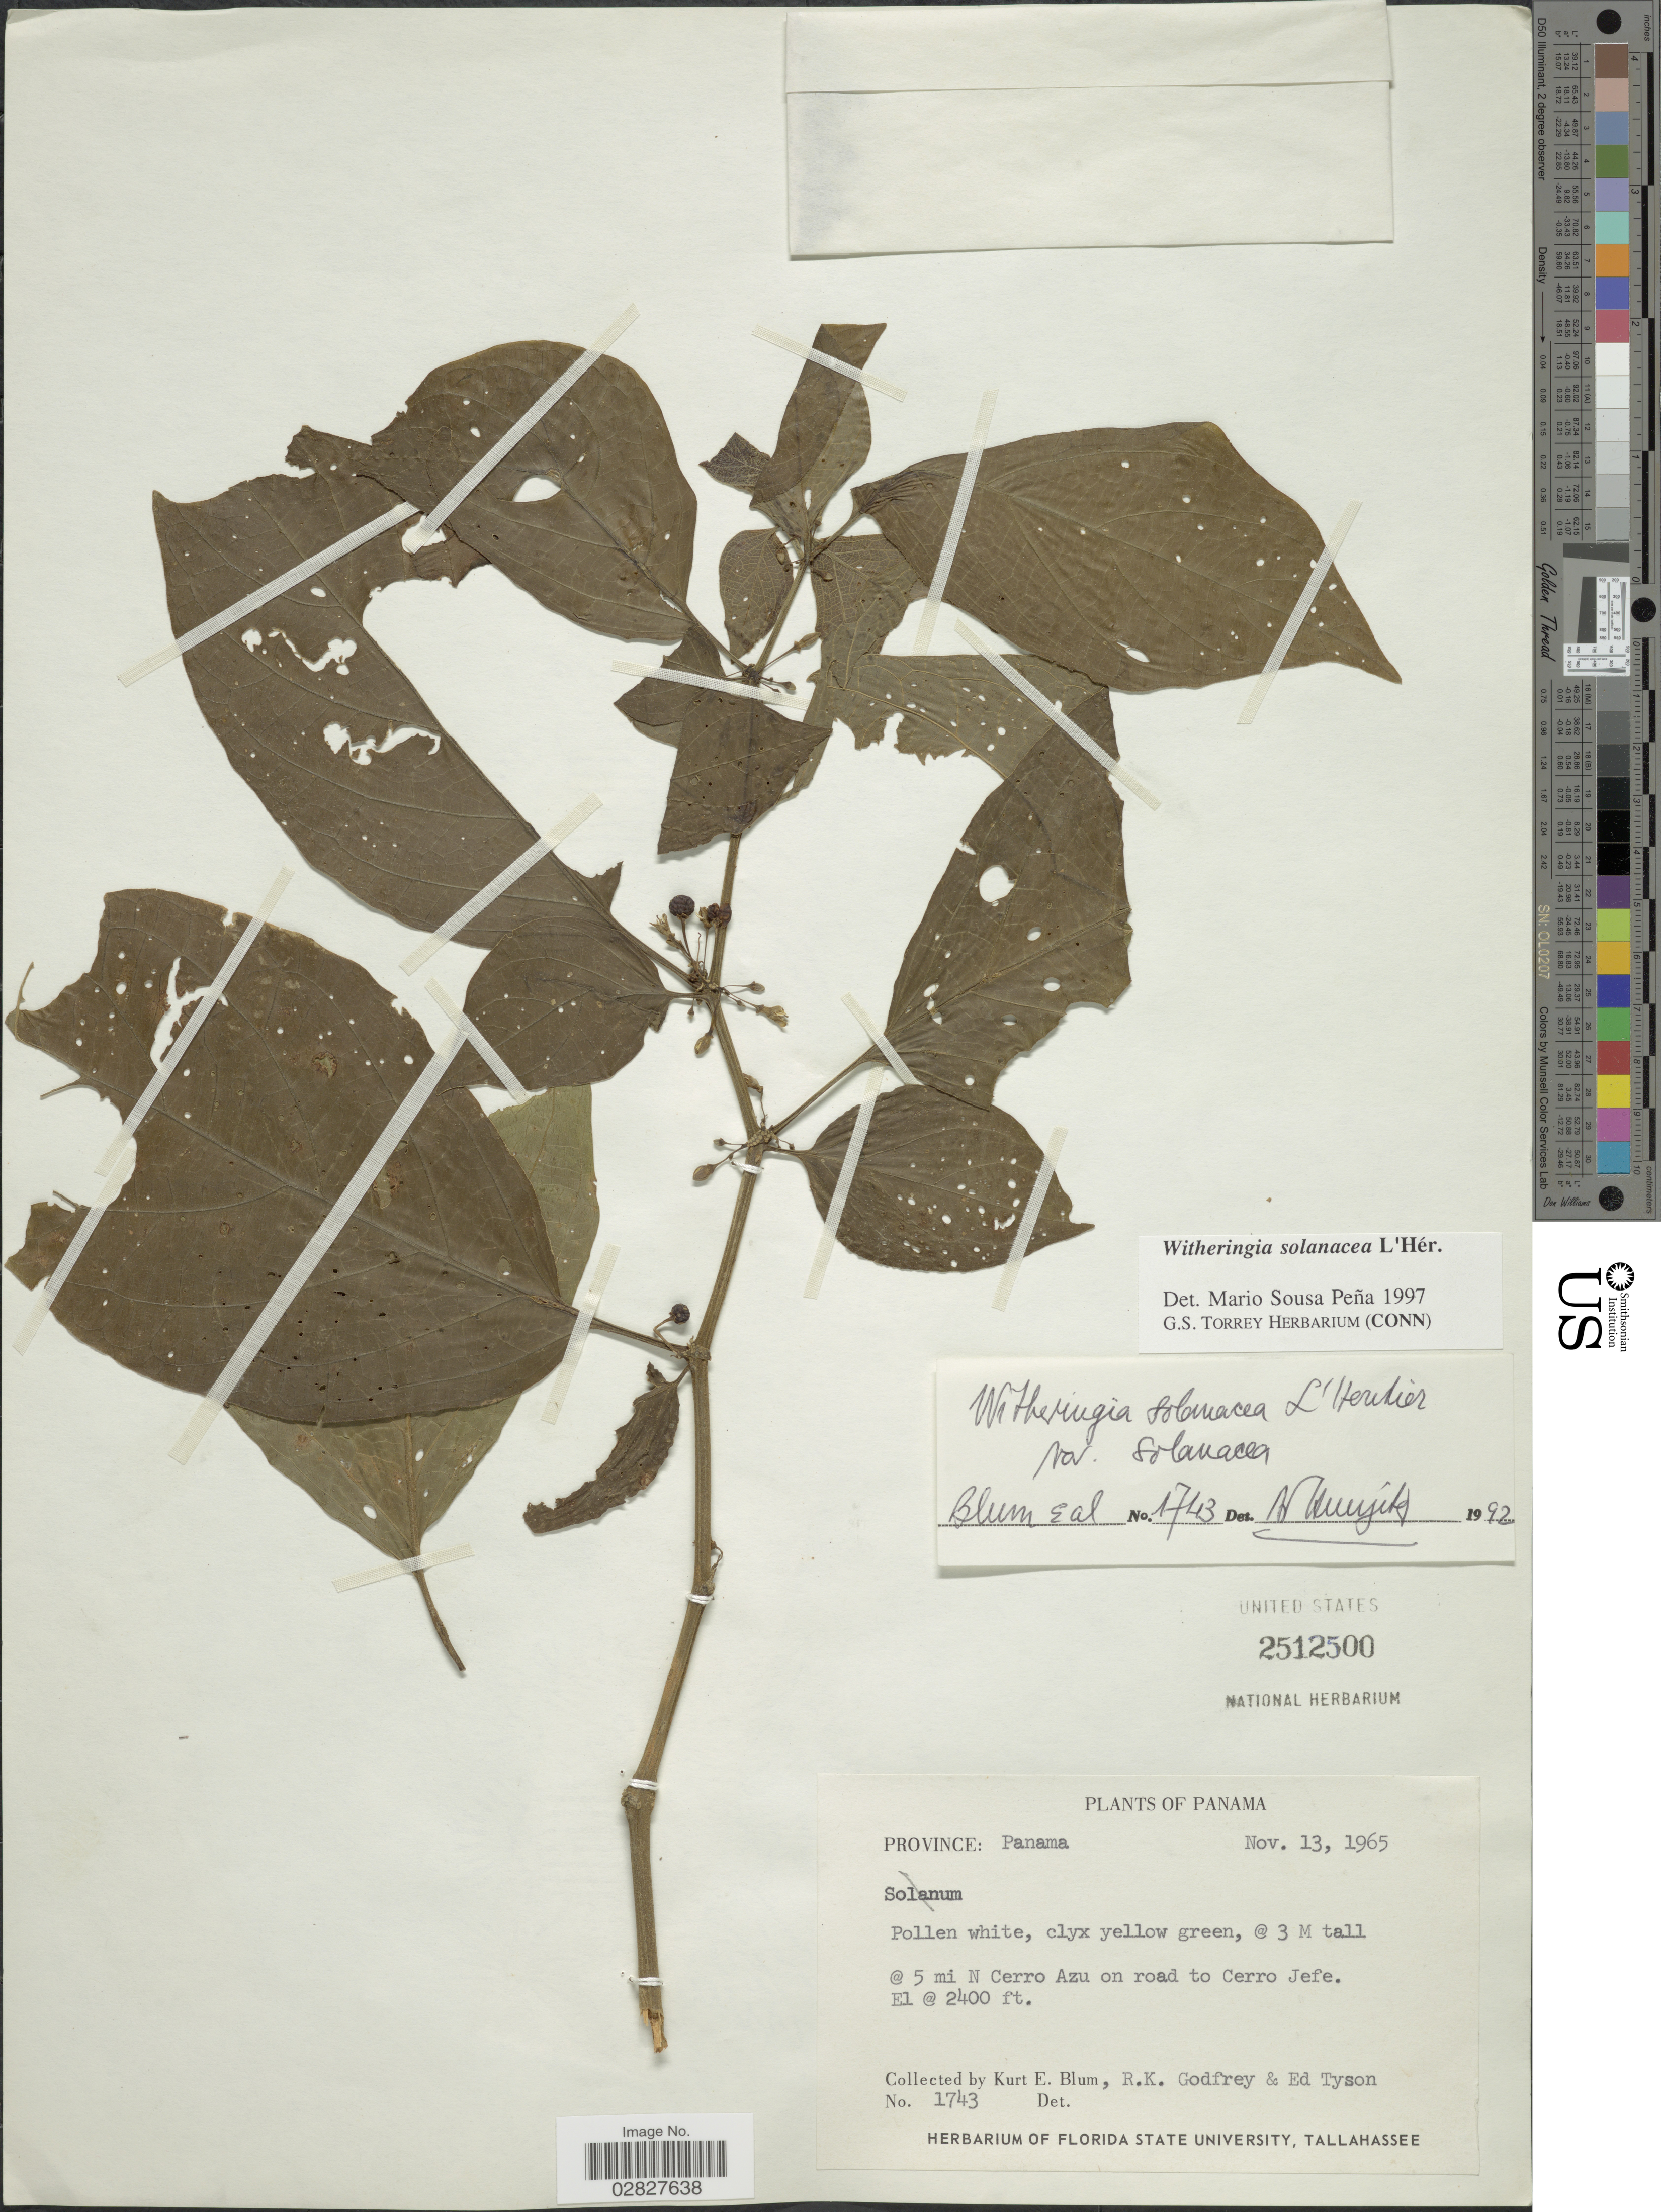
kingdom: Plantae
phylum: Tracheophyta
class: Magnoliopsida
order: Solanales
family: Solanaceae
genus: Witheringia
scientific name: Witheringia solanacea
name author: L'Hér.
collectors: K. E. Blum, R. K. Godfrey & E. Tyson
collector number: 1743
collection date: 1965-11-13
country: Panama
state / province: Panamá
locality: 5 mi N Cerro Azul on road to Cerro Jefe.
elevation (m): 732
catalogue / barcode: US 2512500